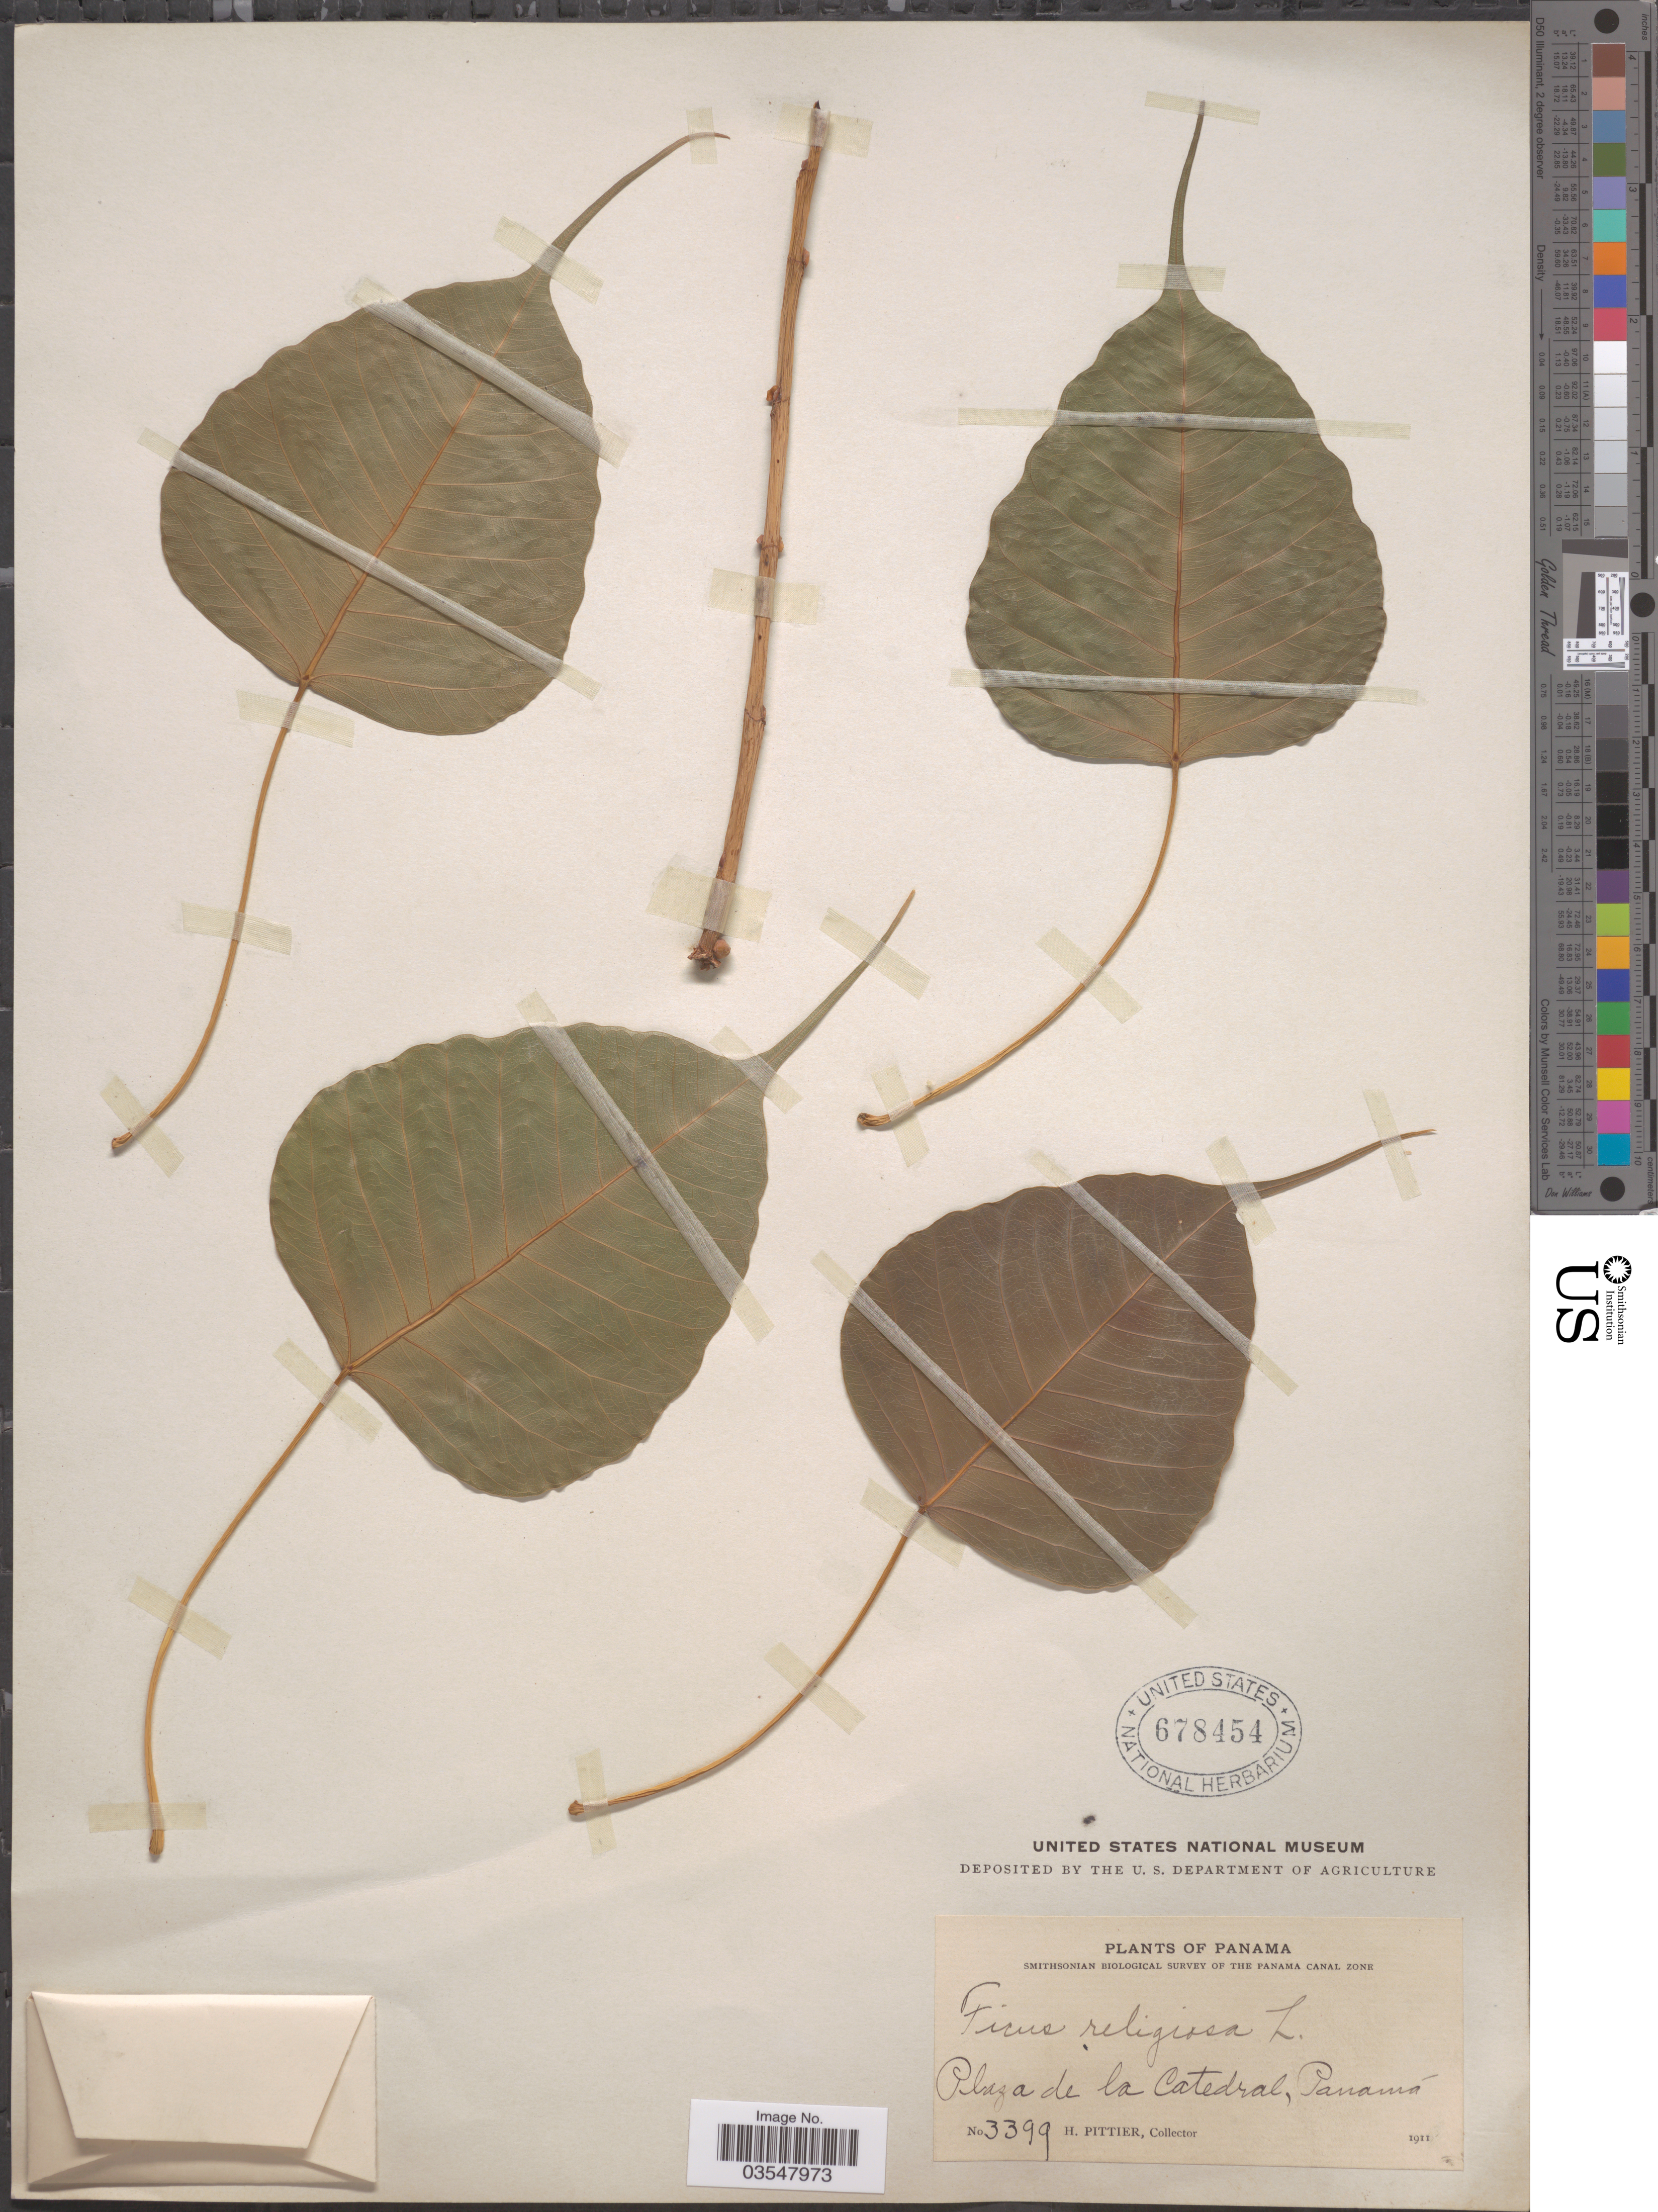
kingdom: Plantae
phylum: Tracheophyta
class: Magnoliopsida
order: Rosales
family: Moraceae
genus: Ficus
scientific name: Ficus religiosa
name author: L.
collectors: H. F. Pittier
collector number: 3399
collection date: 1911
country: Panama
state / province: Panamá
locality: Plaza de la Catedral.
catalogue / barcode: US 678454